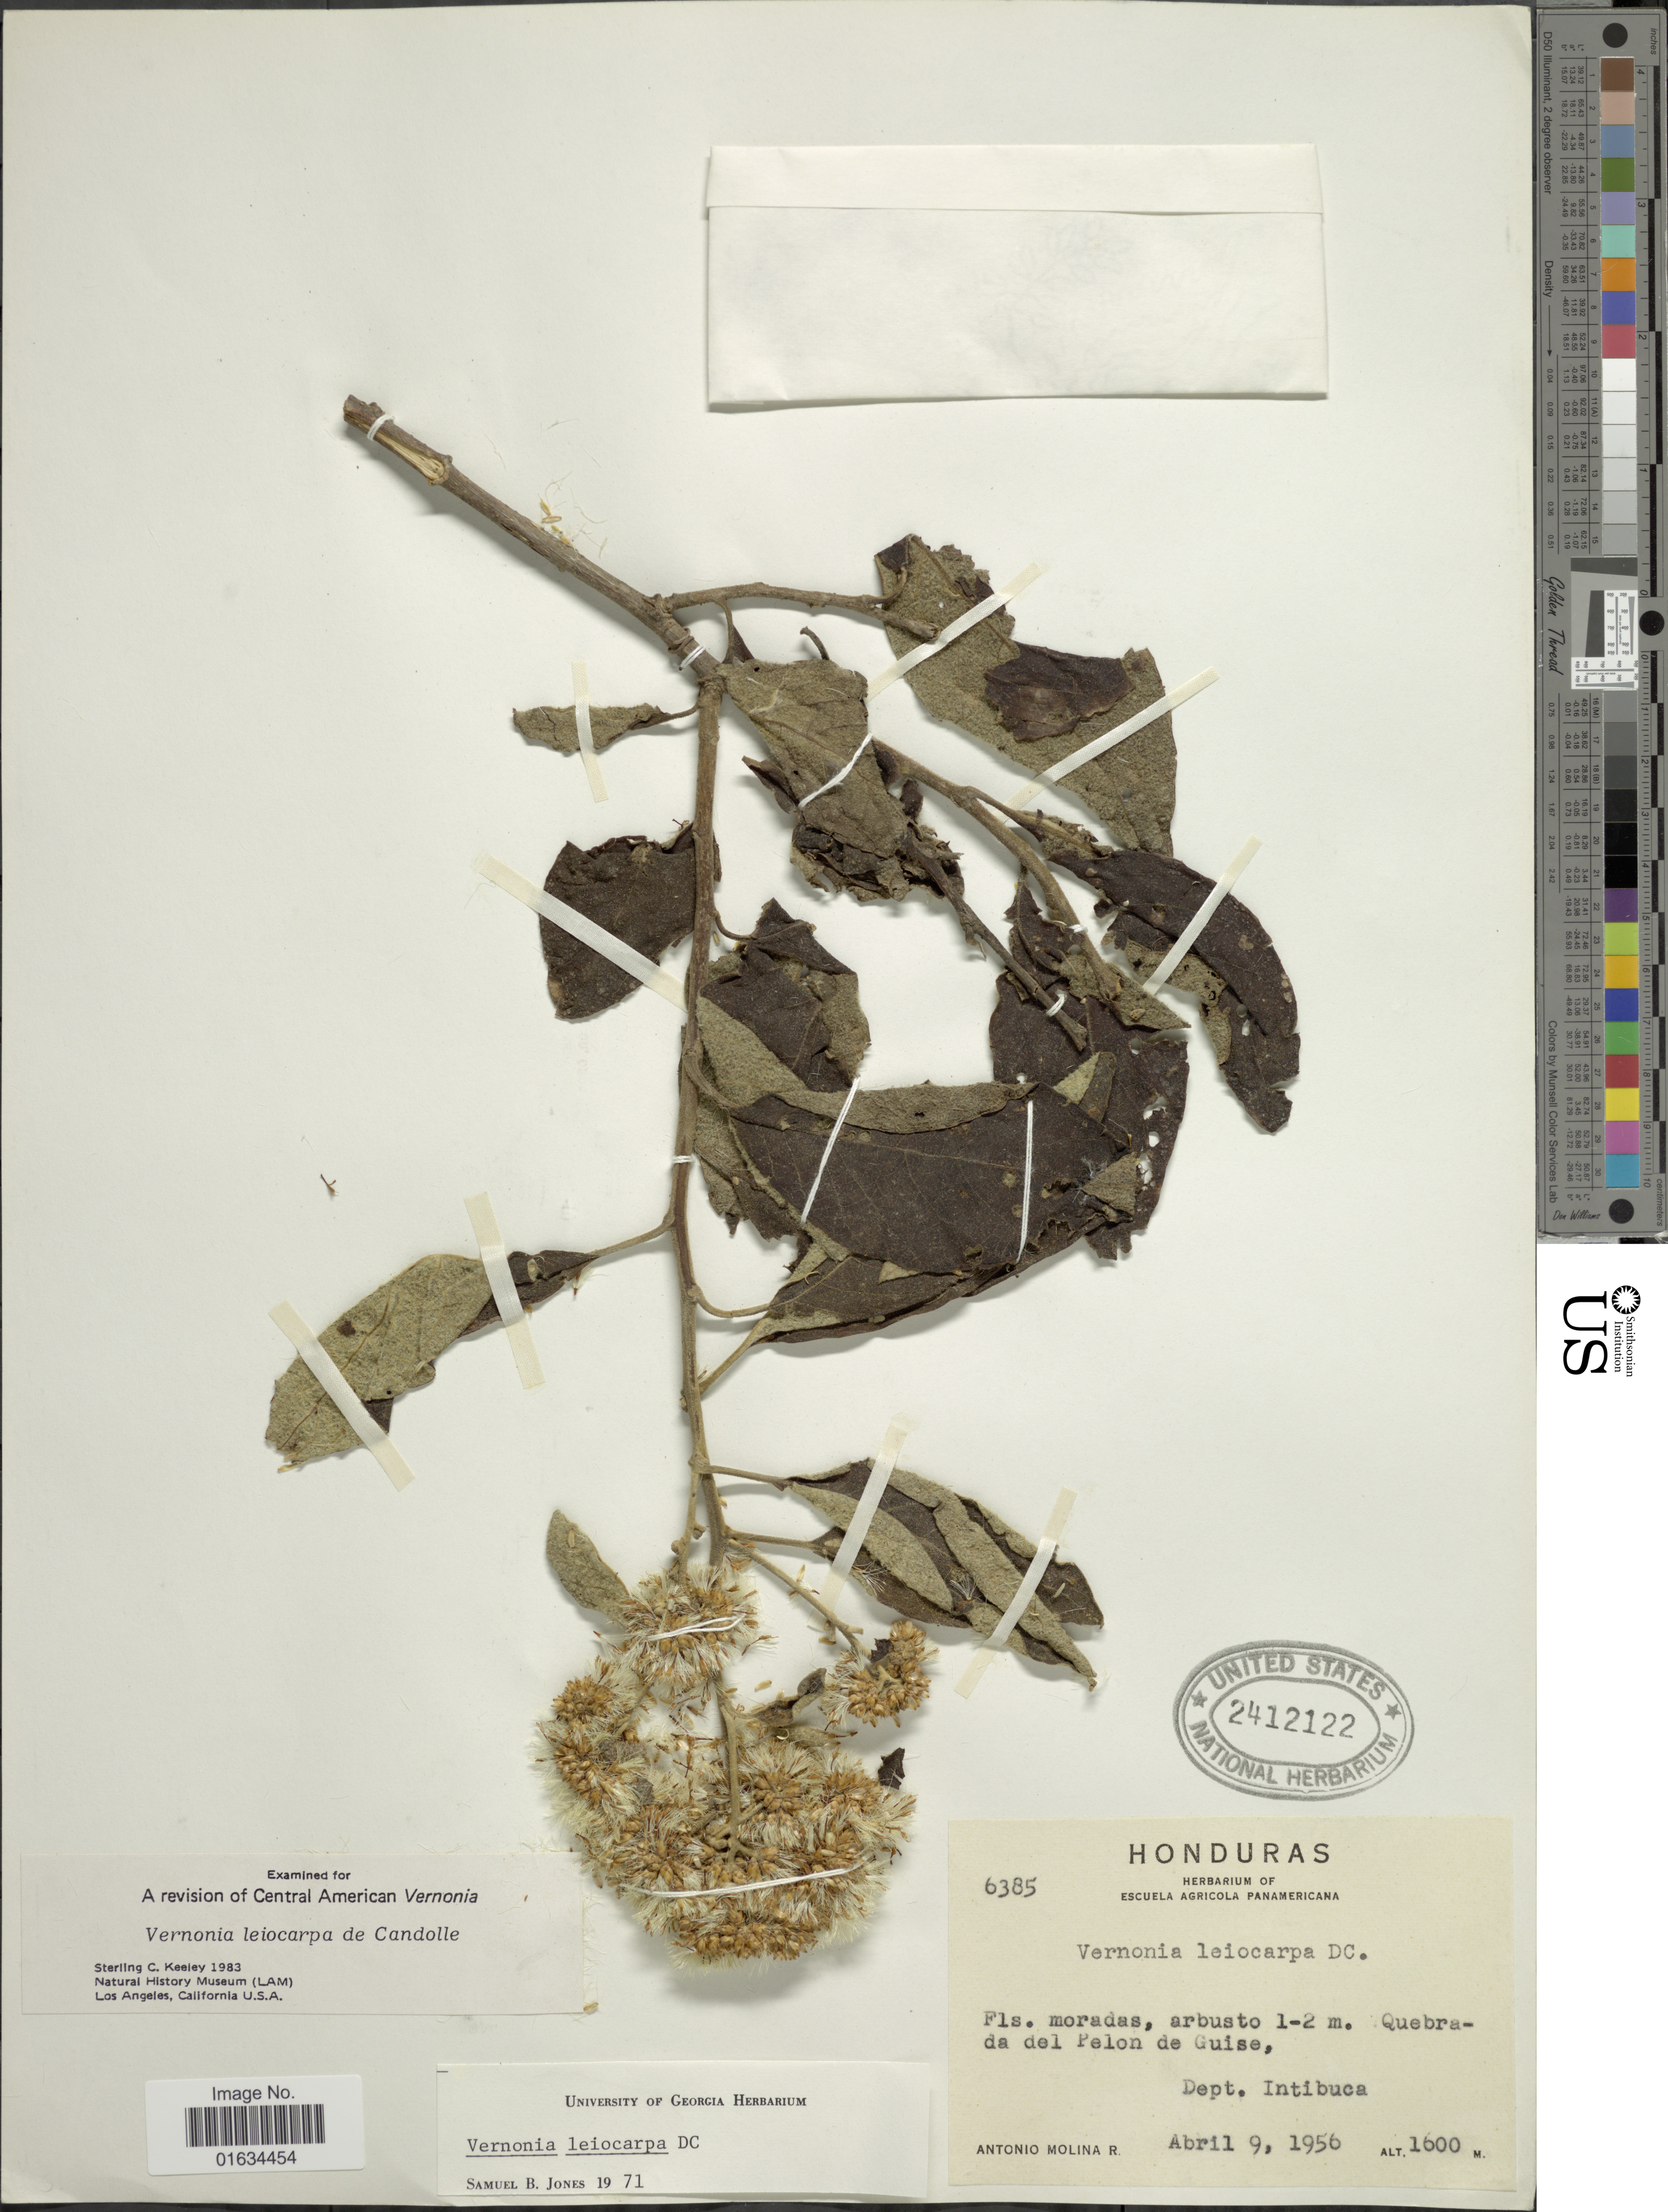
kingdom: Plantae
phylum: Tracheophyta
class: Magnoliopsida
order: Asterales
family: Asteraceae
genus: Eremosis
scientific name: Eremosis leiocarpa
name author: (DC.) Gleason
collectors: A. Molina R.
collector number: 6385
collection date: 1956-04-09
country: Honduras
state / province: Intibuca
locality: Fls. moradas, Quebrada del Pelon de Guise, Dept. Intibuca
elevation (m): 1600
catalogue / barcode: US 2412122